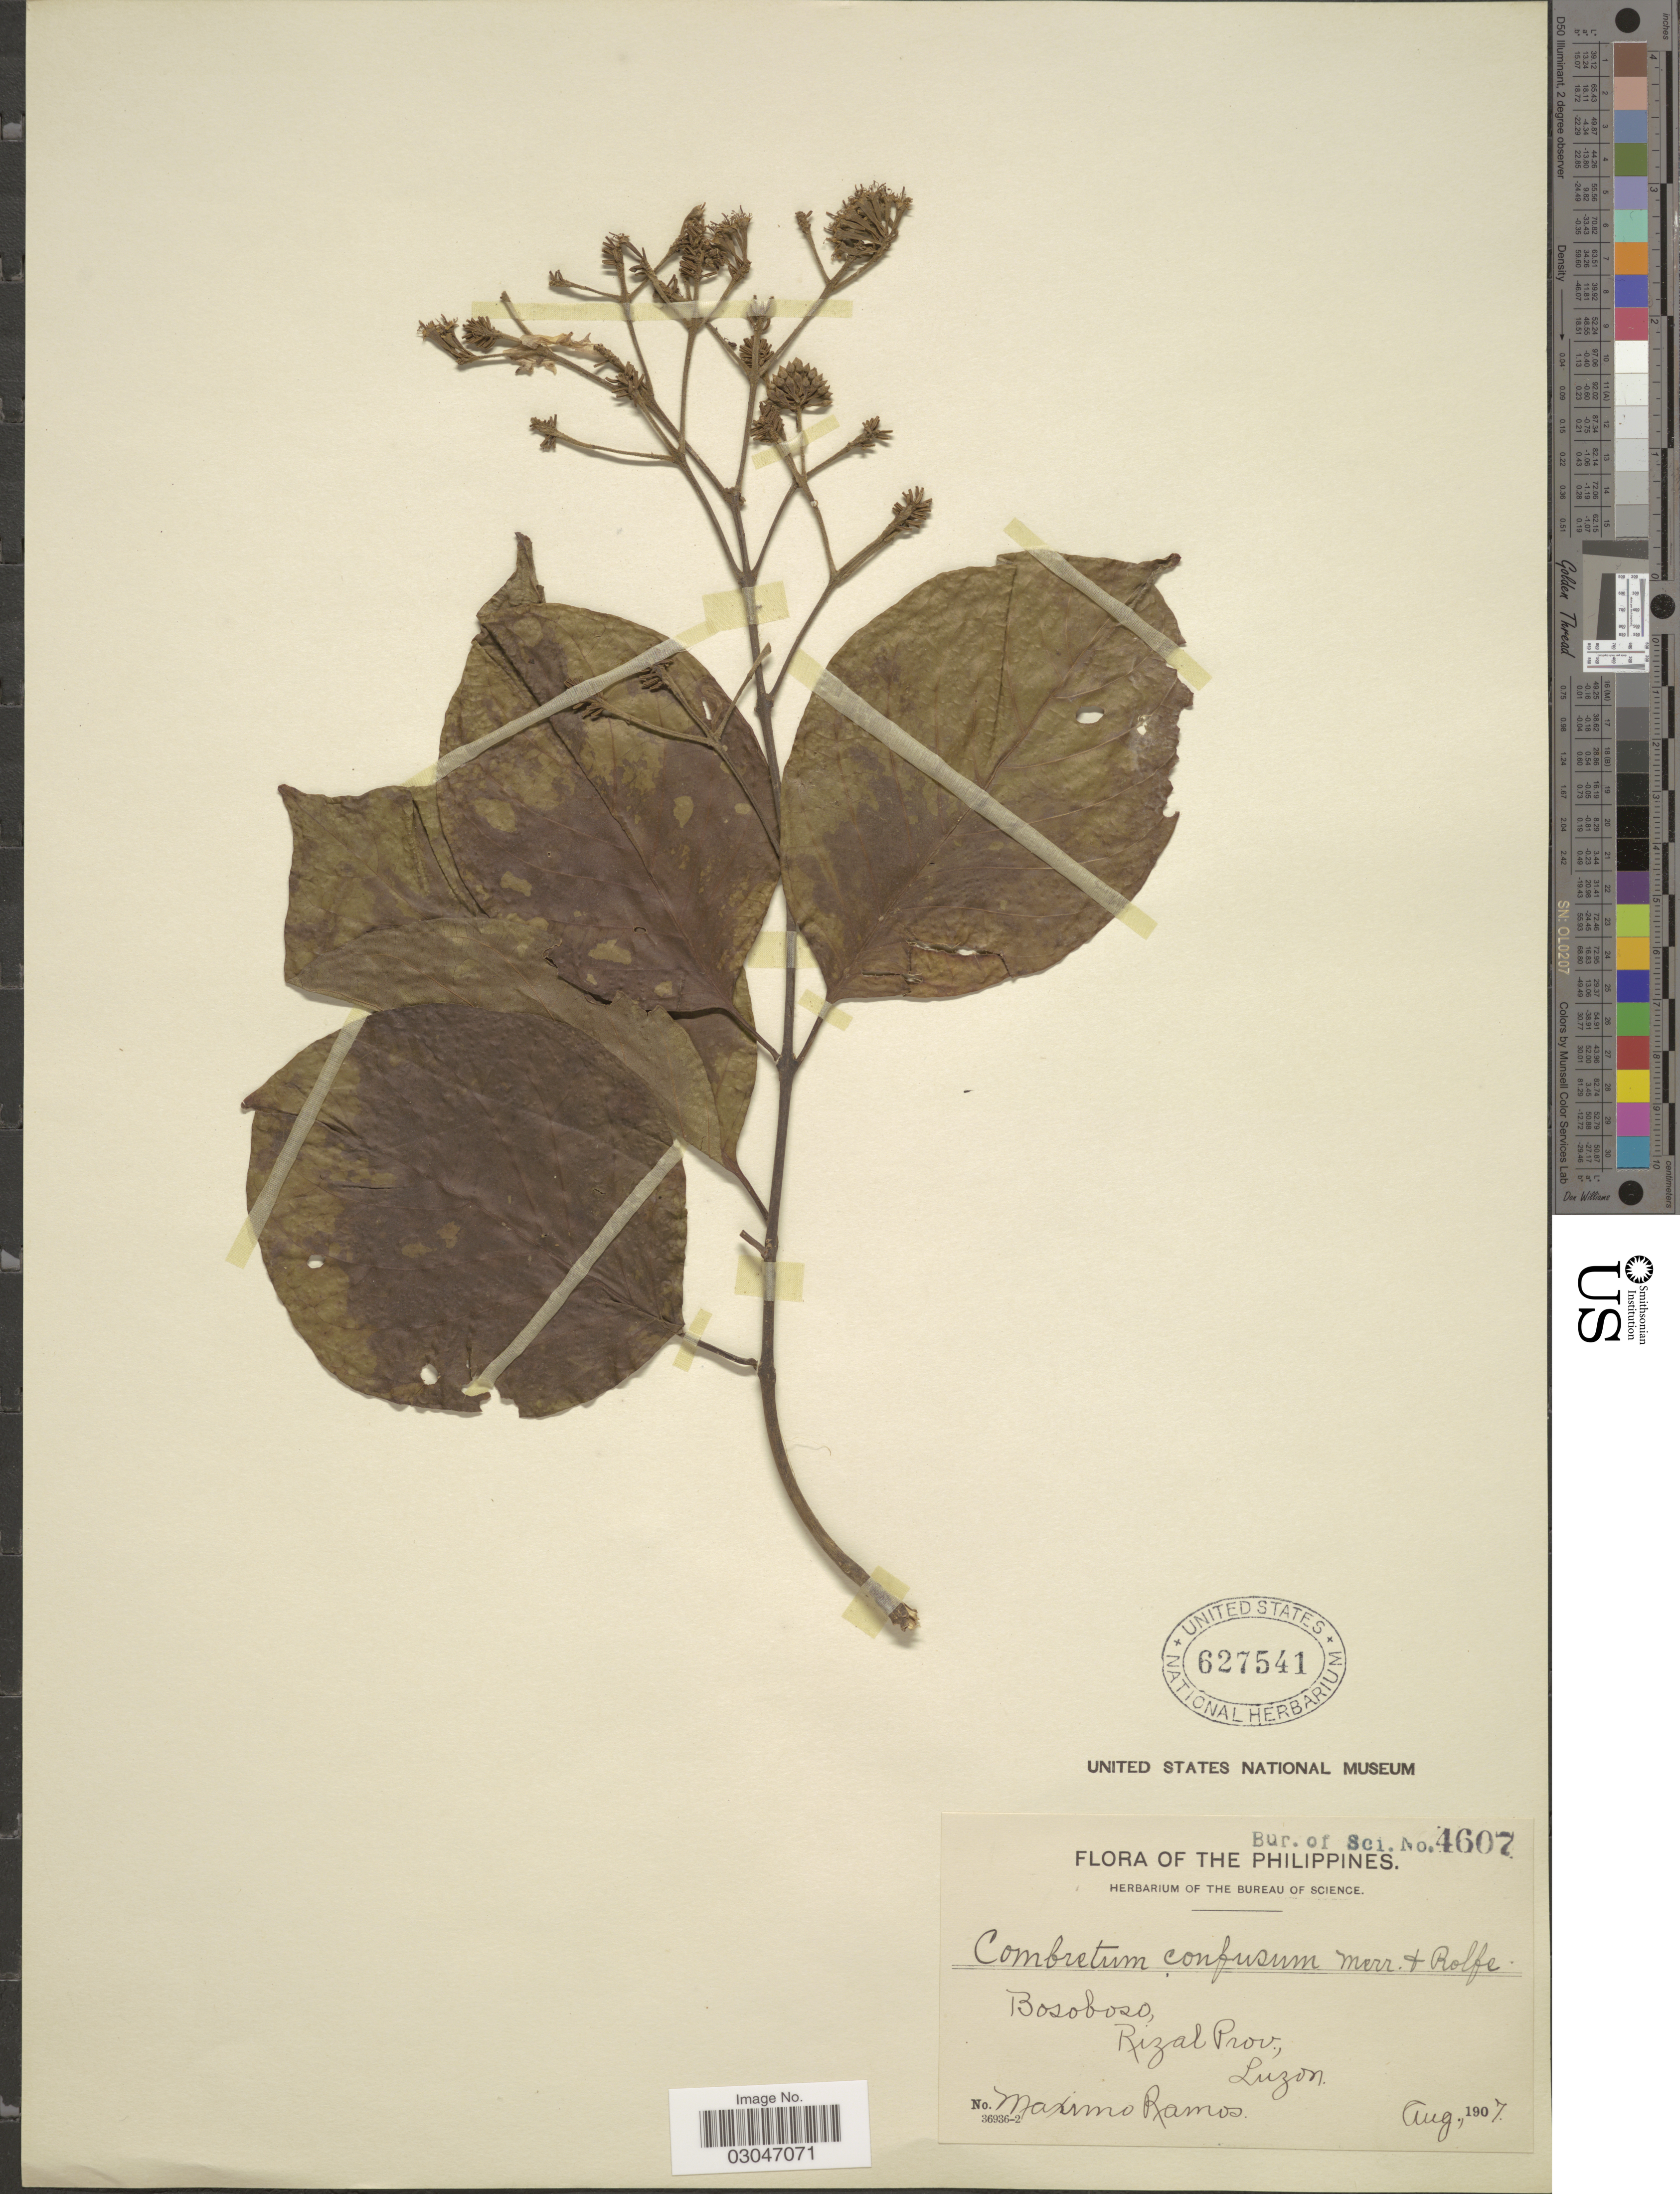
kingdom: Plantae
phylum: Tracheophyta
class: Magnoliopsida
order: Myrtales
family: Combretaceae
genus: Combretum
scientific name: Combretum confusum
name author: Merr. & Rolfe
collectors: M. Ramos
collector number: Bur. of Sci. 4607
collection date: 1907-08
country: Philippines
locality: Bosoboso, Rizal Prov., Luzon.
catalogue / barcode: US 627541